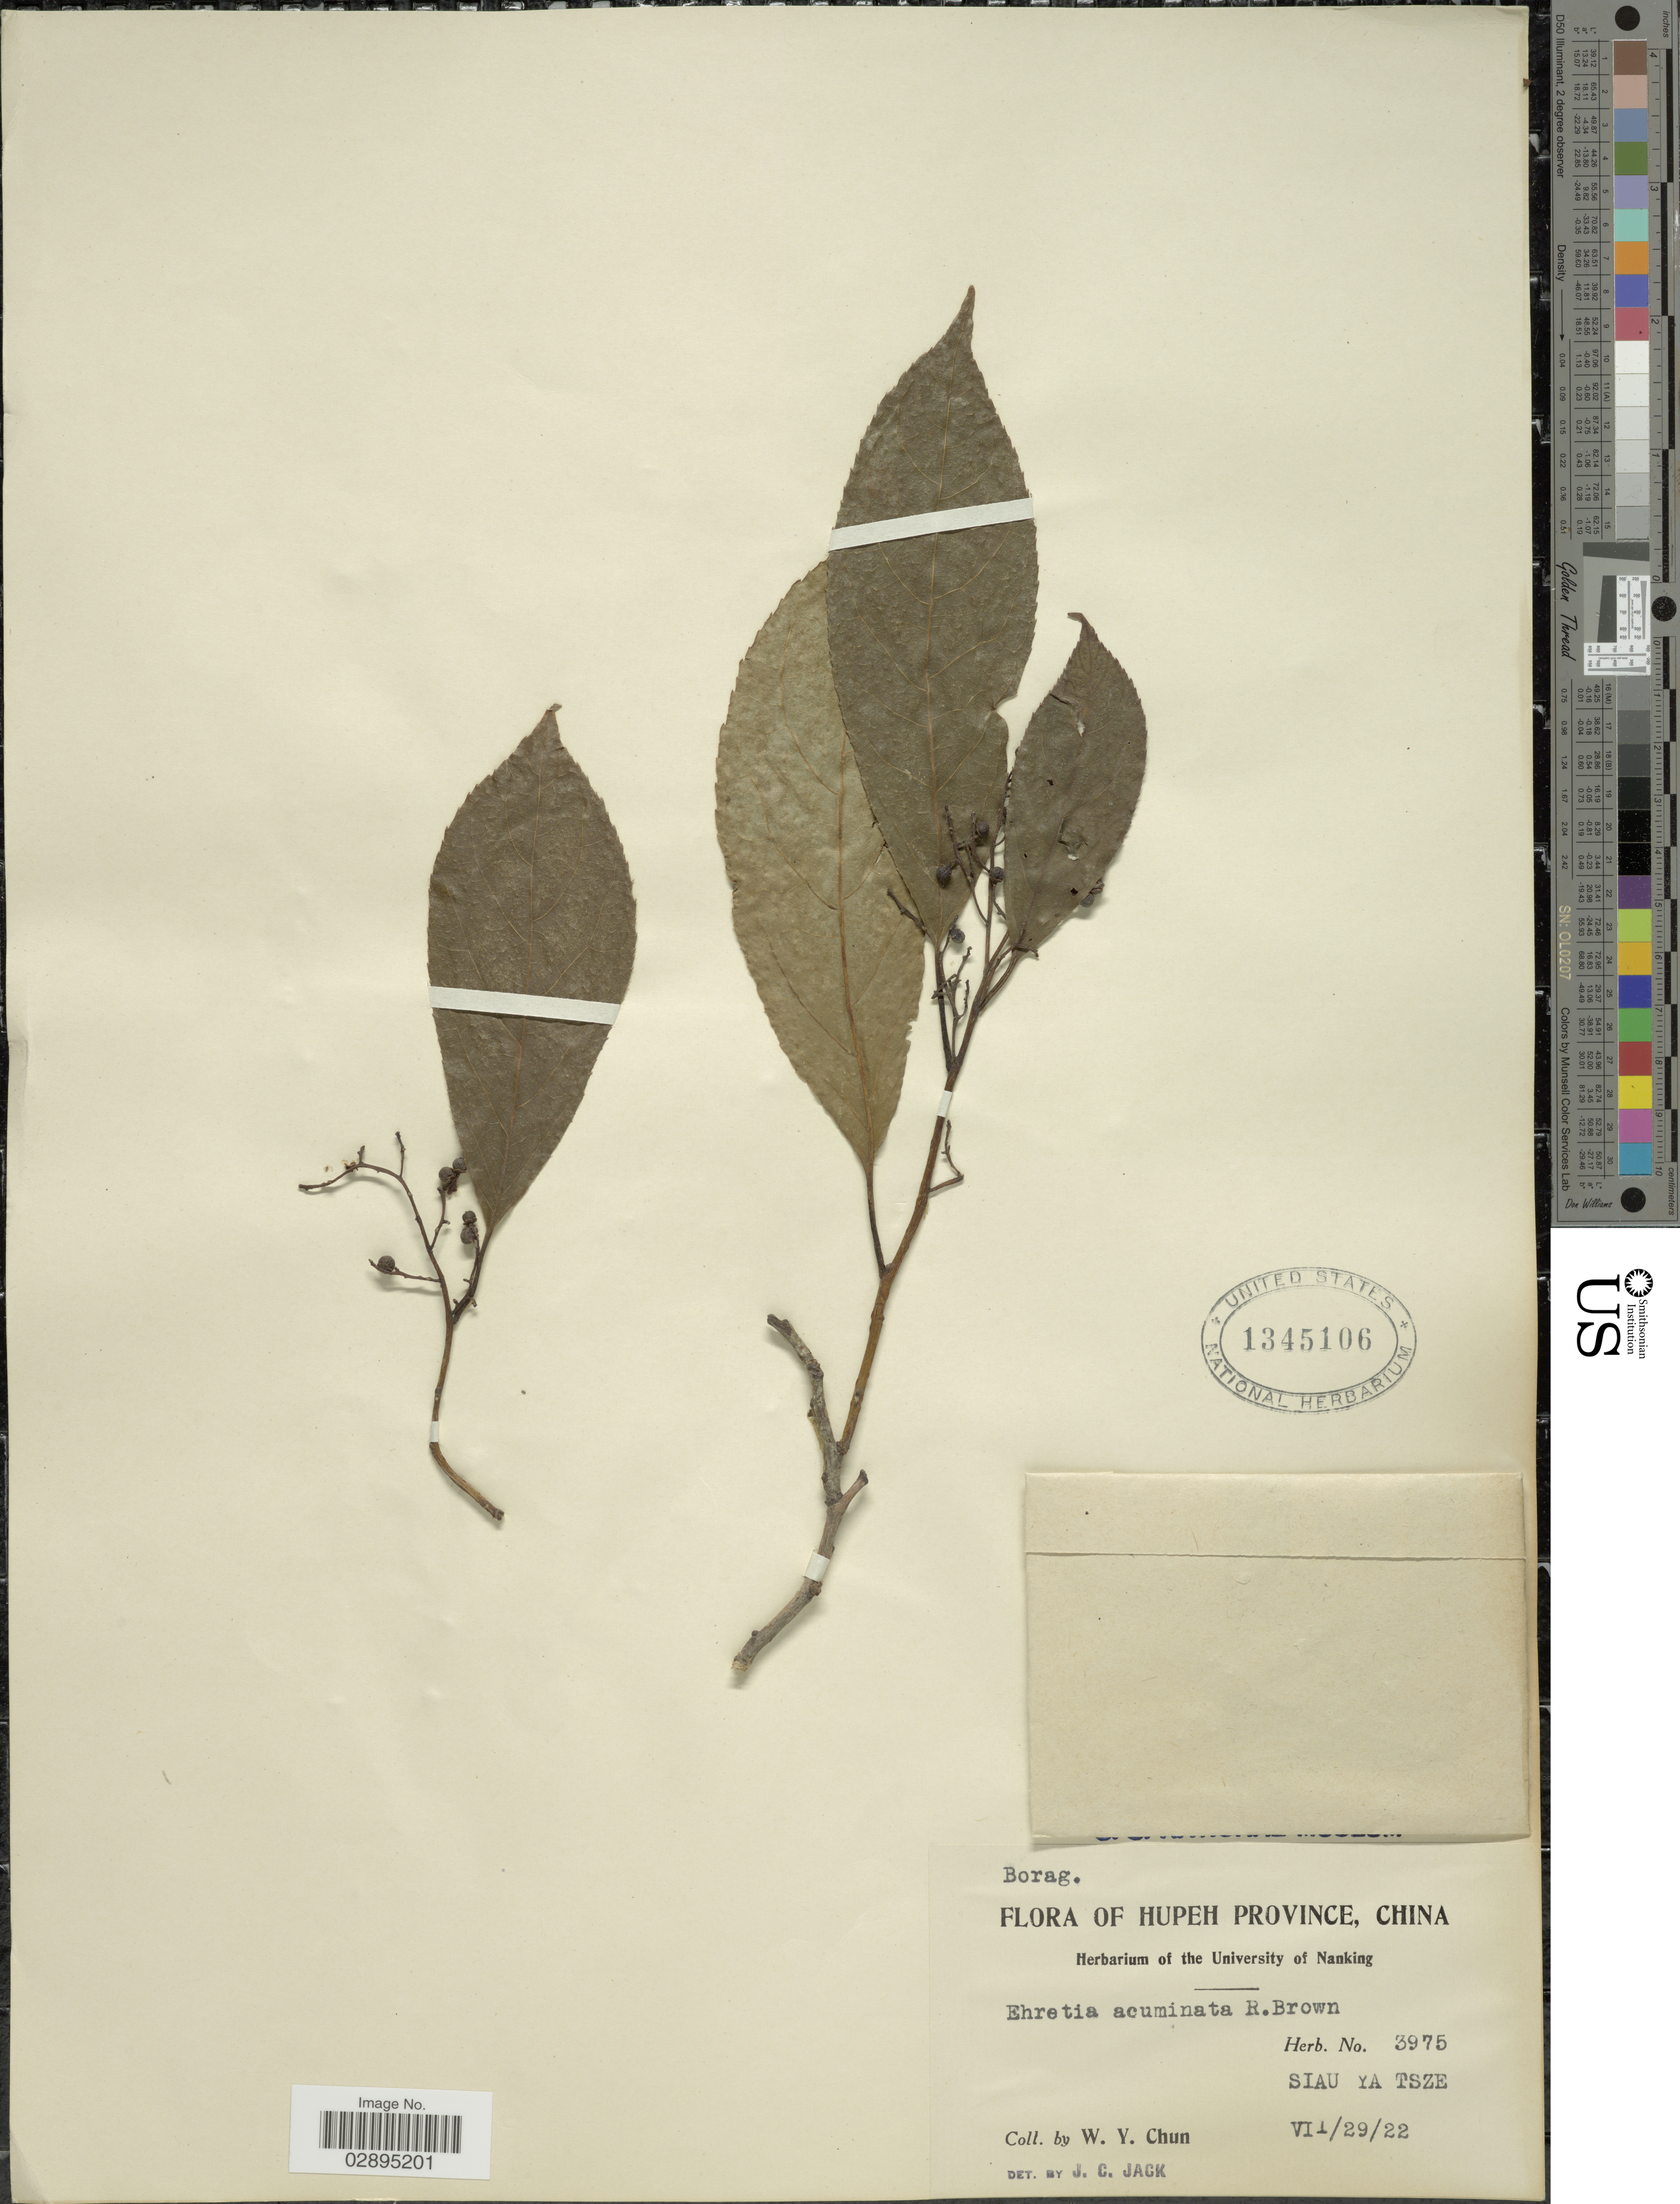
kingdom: Plantae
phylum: Tracheophyta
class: Magnoliopsida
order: Boraginales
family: Ehretiaceae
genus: Ehretia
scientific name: Ehretia acuminata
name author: R. Br.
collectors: W. Y. Chun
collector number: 3975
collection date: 1922-07-29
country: China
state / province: Hubei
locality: Hupeh Province. Siau Ya Tsze.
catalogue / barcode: US 1345106